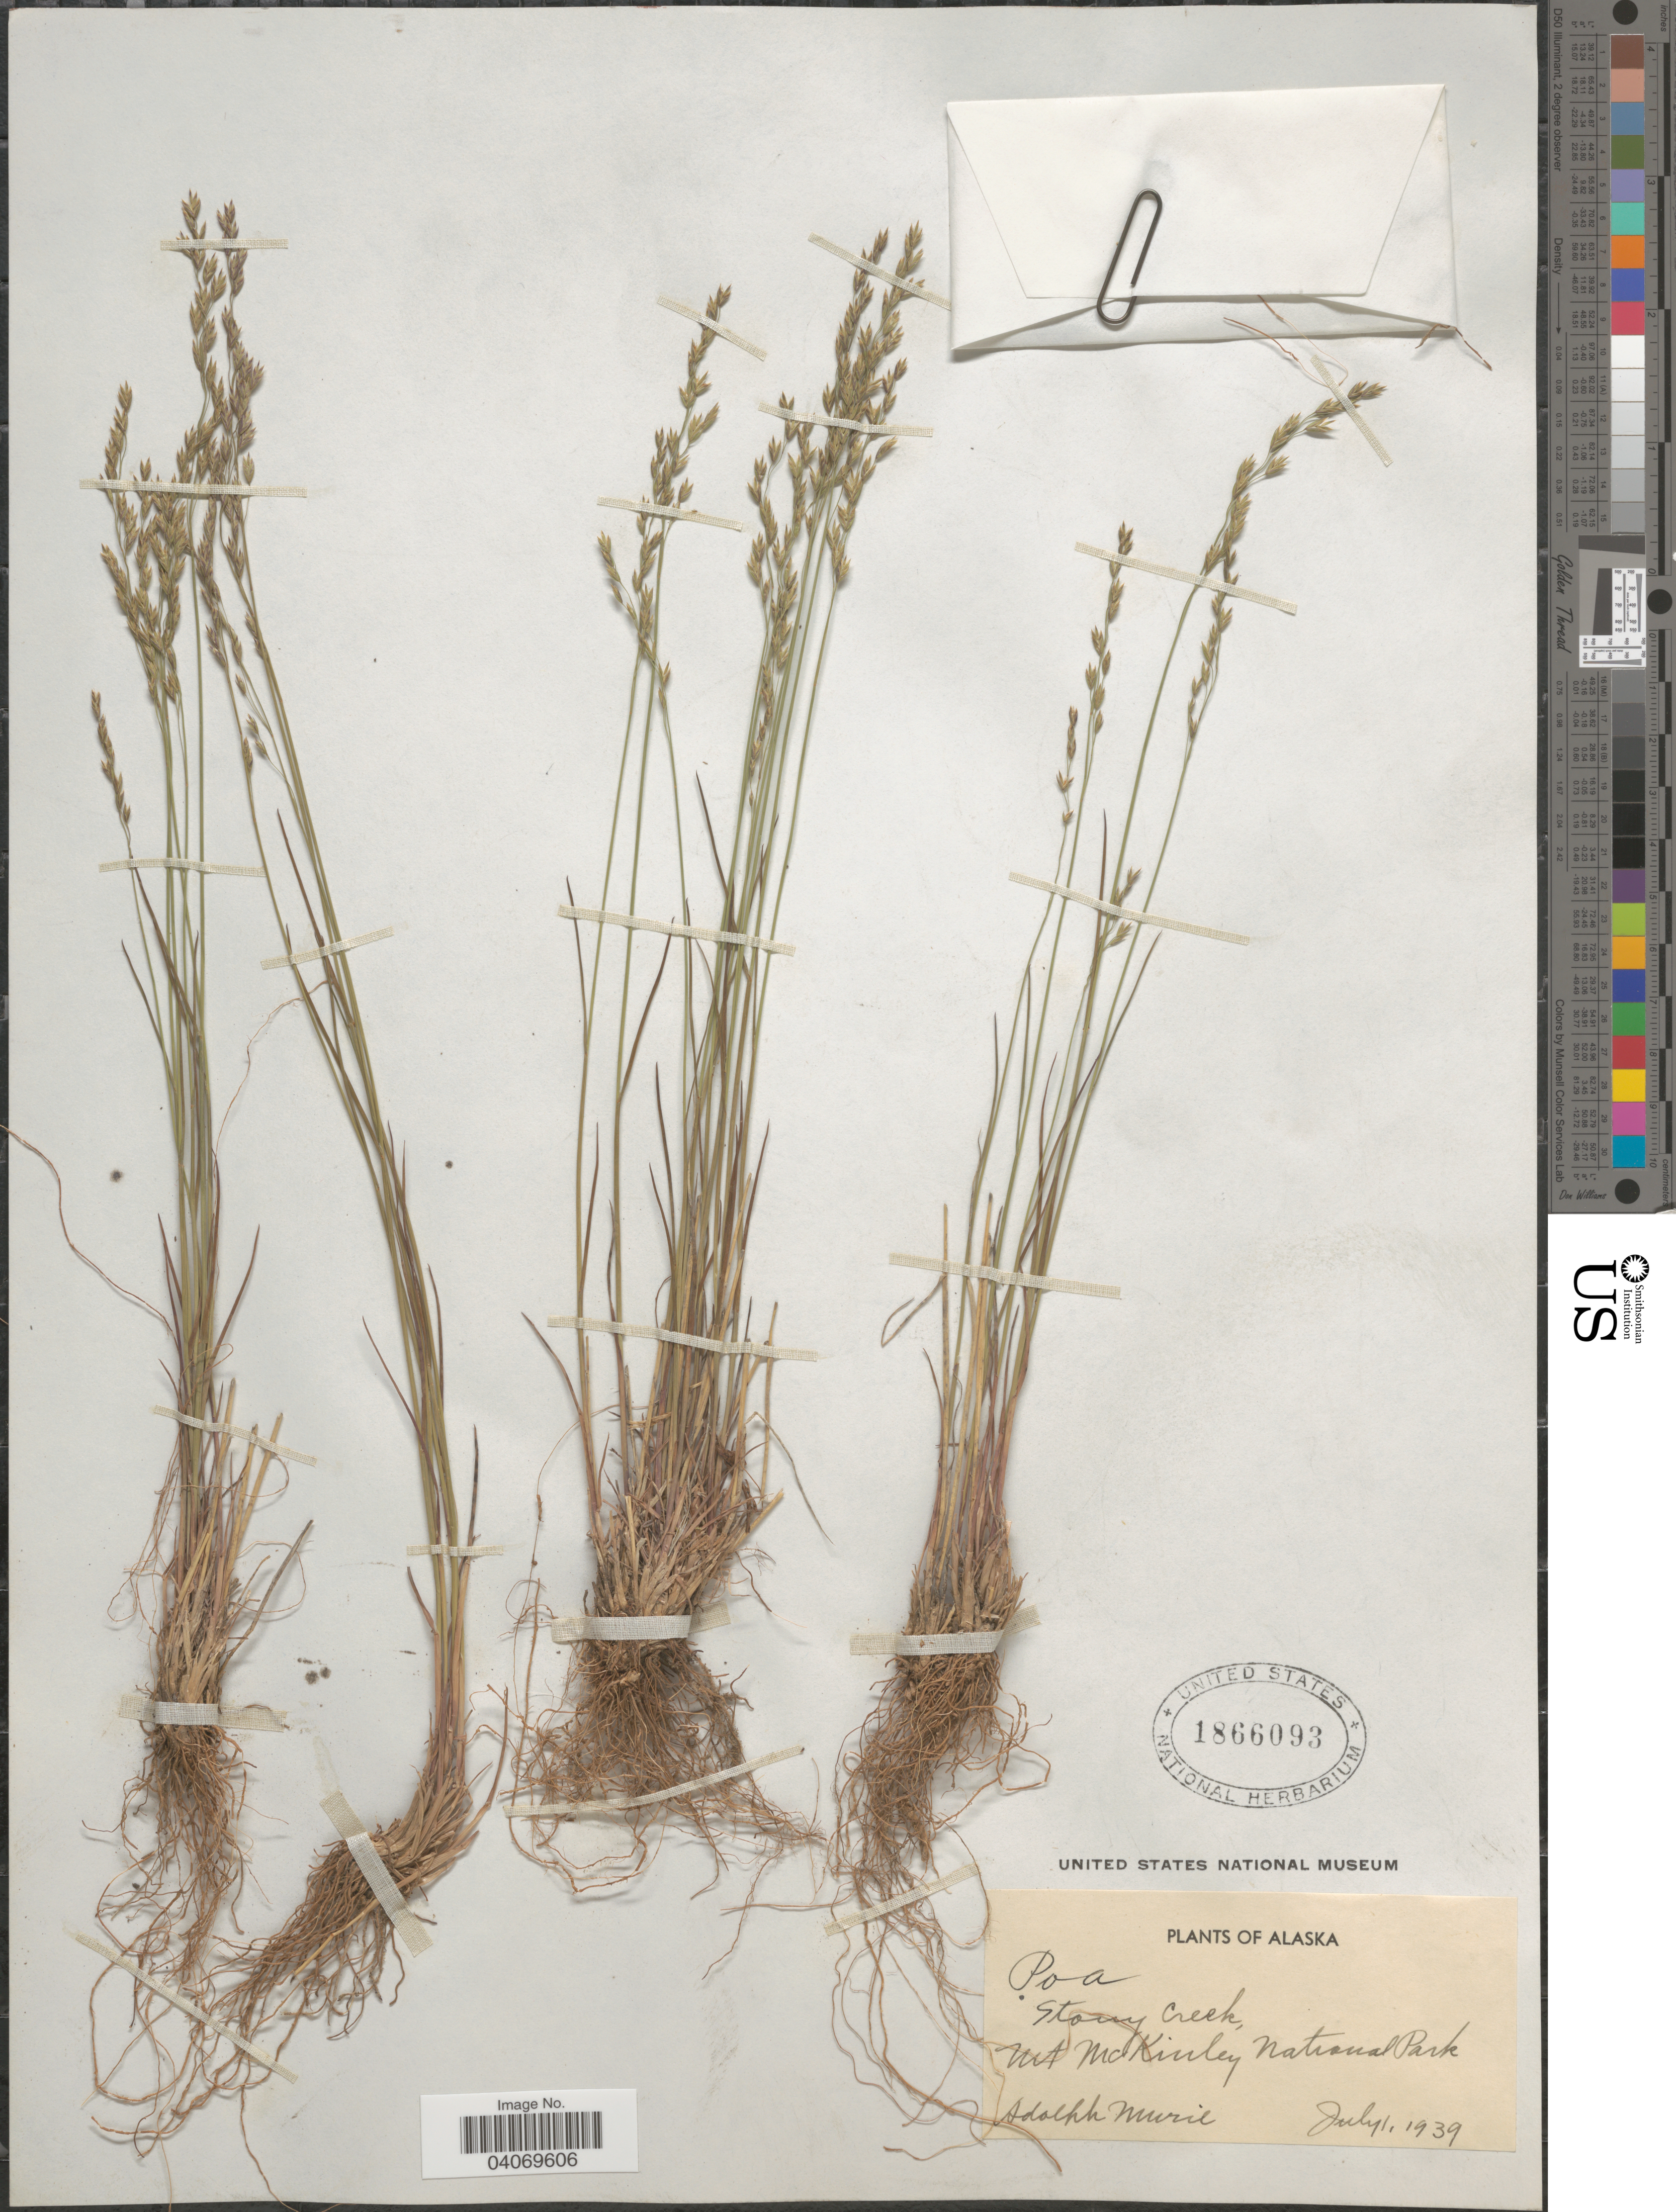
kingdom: Plantae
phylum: Tracheophyta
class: Liliopsida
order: Poales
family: Poaceae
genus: Poa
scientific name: Poa sp.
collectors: A. Murie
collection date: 1939-07-01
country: United States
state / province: Alaska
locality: Stony Creek, Mt Mc Kinley National Park.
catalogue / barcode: US 1866093